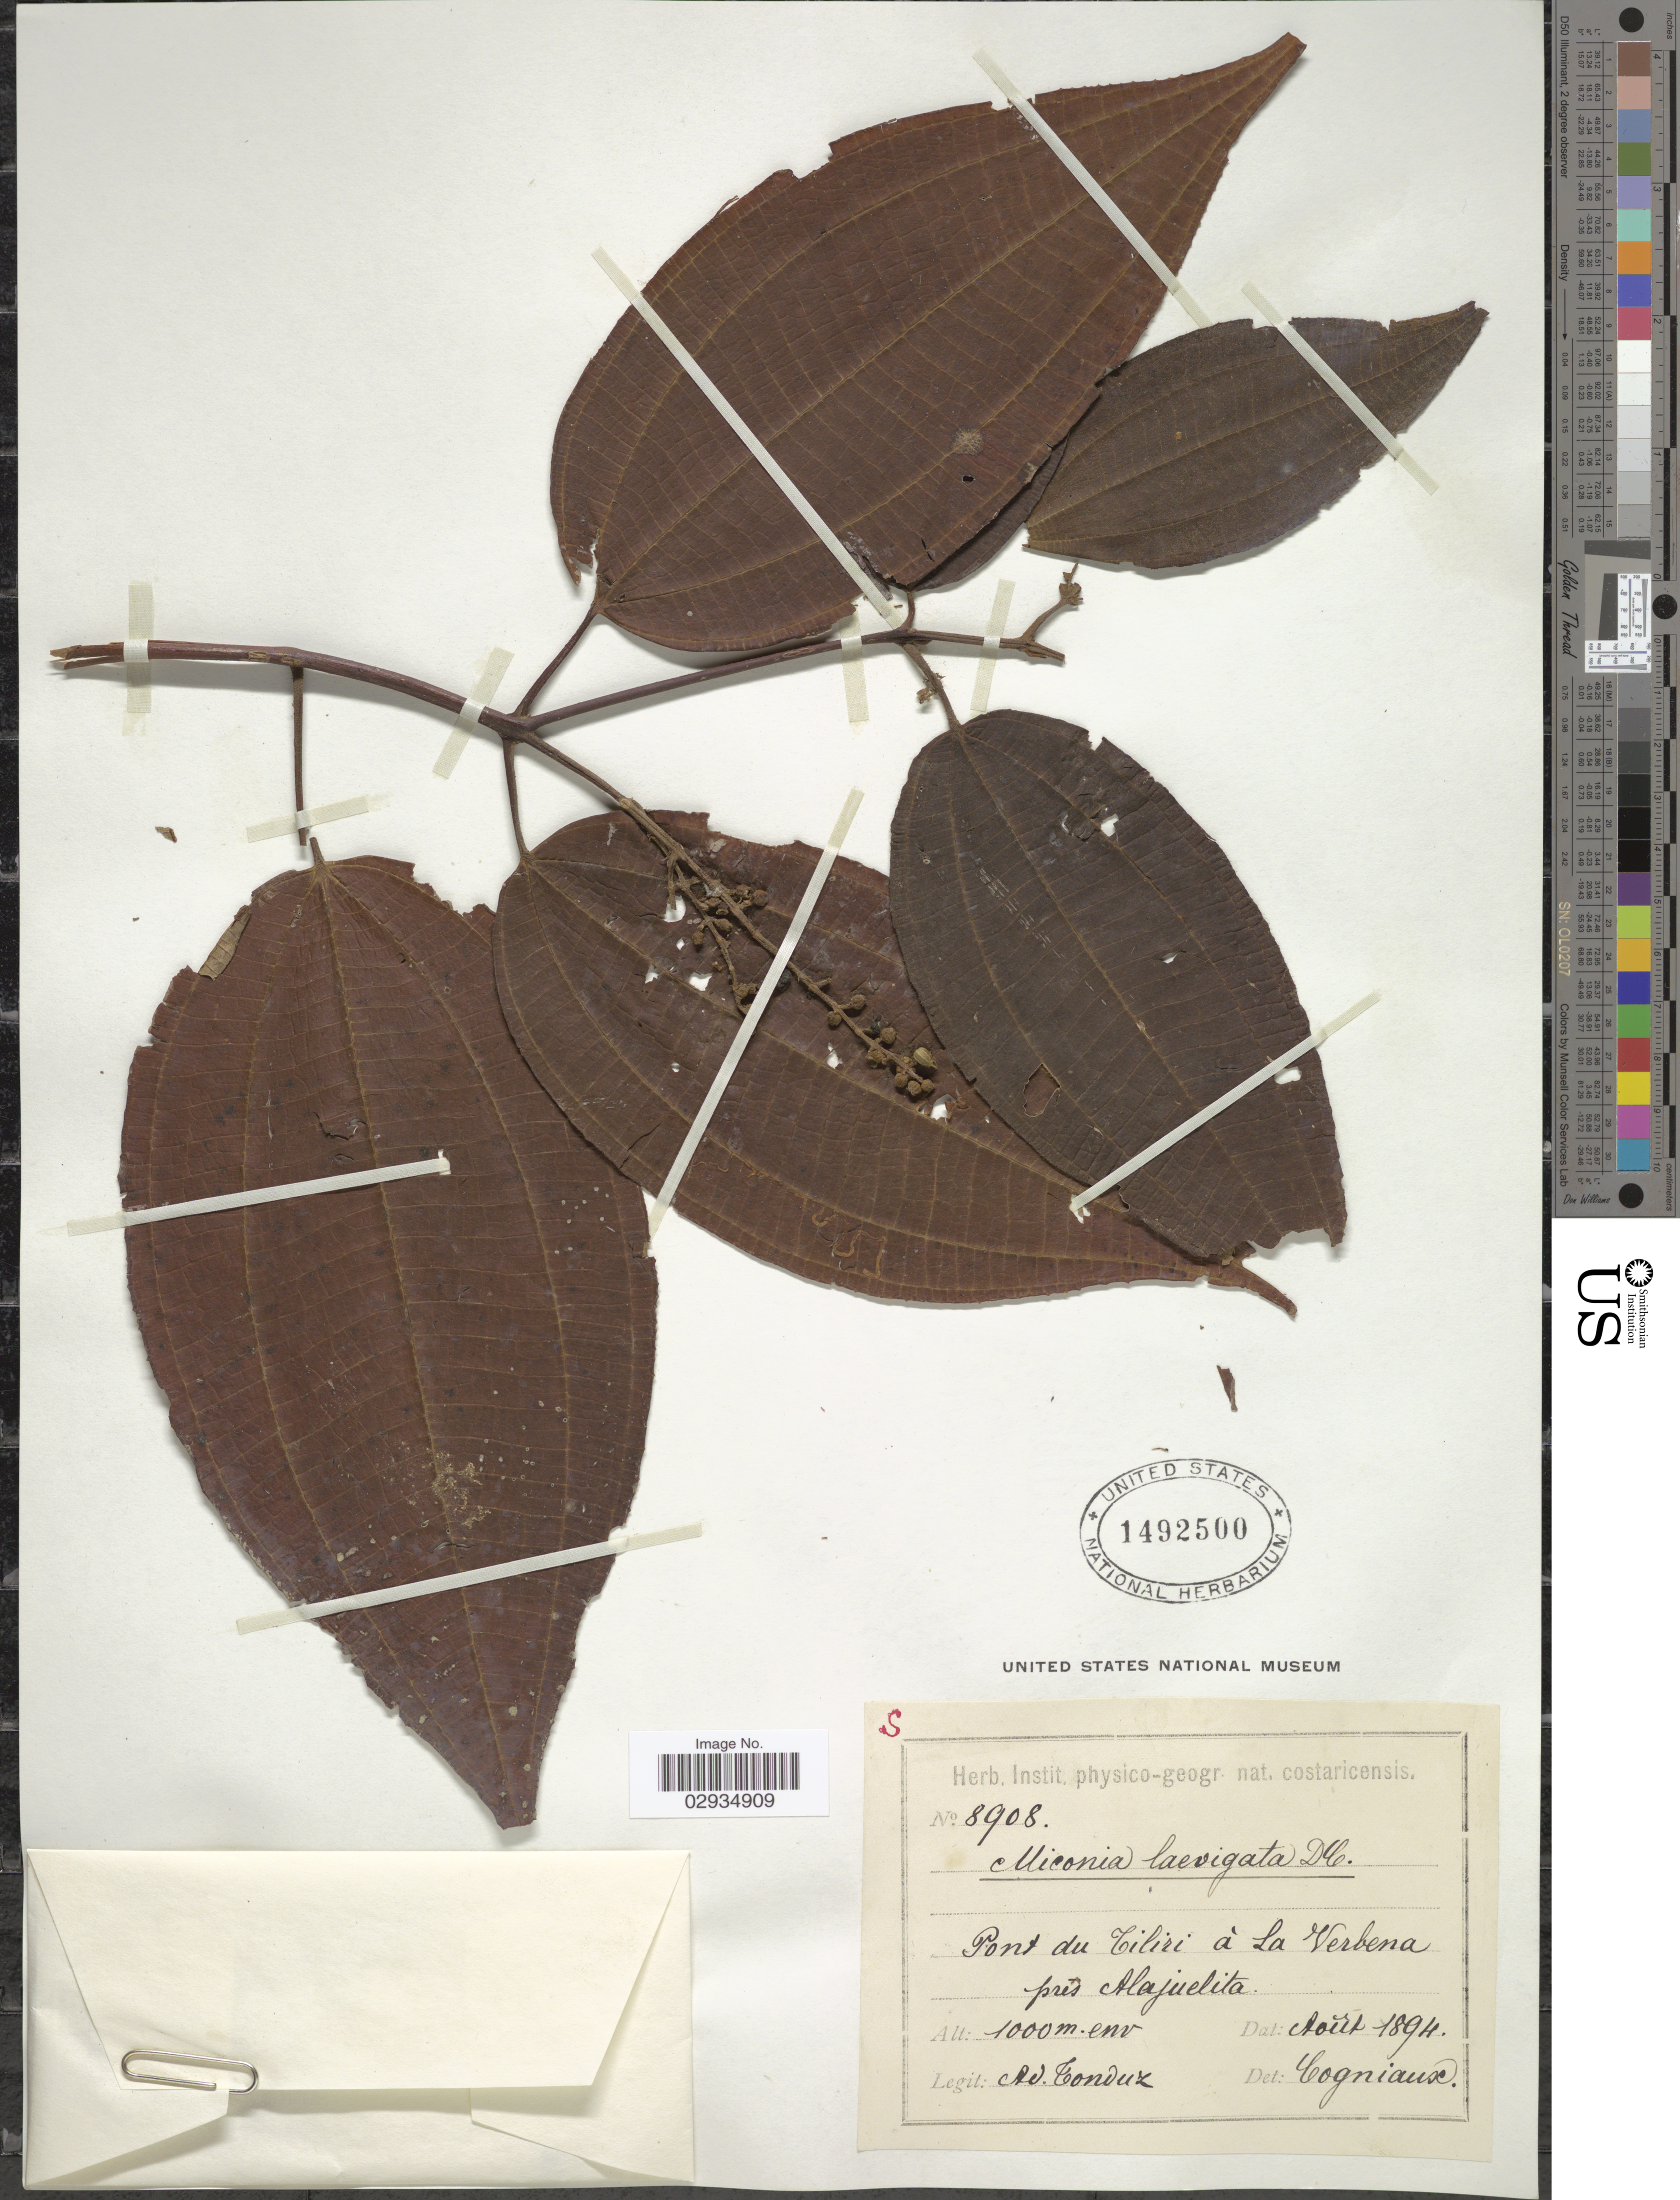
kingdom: Plantae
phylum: Tracheophyta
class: Magnoliopsida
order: Myrtales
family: Melastomataceae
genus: Miconia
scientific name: Miconia laevigata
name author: (L.) D. Don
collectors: A. Tonduz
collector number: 8908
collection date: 1894-08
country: Costa Rica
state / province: San José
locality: Pont du Tiliri à La Verbena près Alajuelita.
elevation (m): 1000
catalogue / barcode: US 1492500